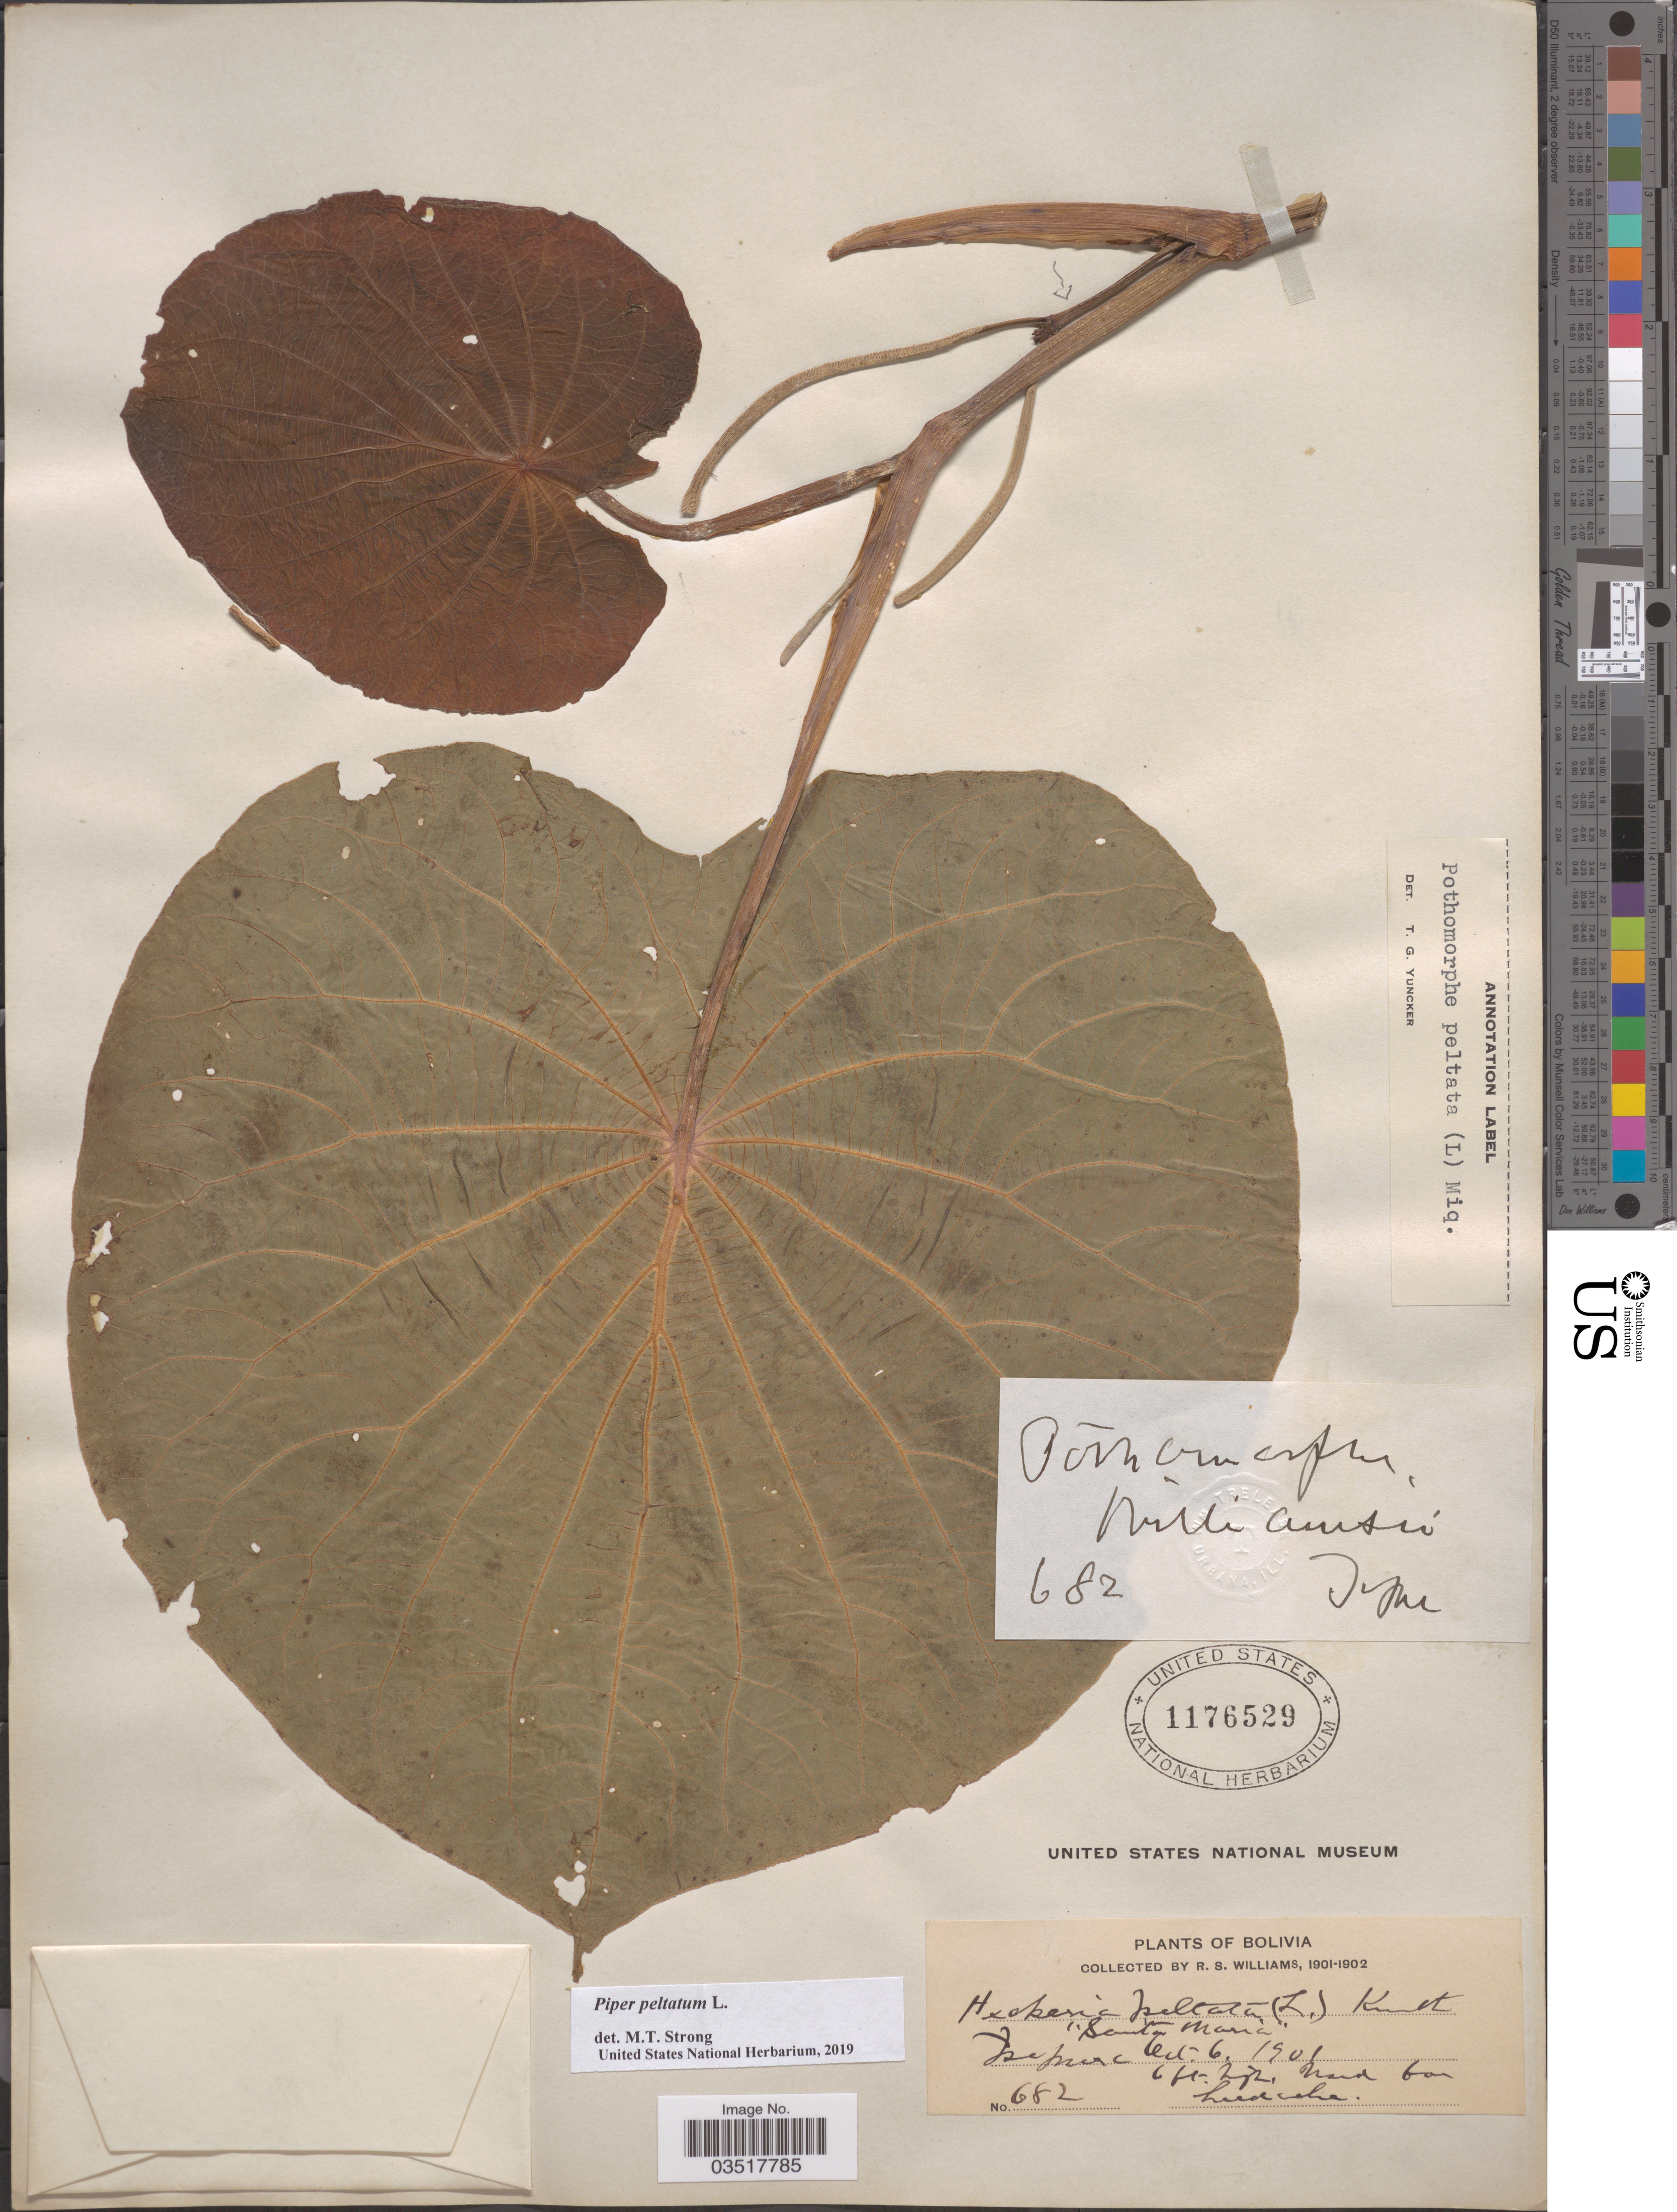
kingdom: Plantae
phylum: Tracheophyta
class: Magnoliopsida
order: Piperales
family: Piperaceae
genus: Piper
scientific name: Piper peltatum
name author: L.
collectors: R. S. Williams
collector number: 682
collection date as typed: Oct. 6, 1901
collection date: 1901-10-06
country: Bolivia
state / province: La Páz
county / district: Larecaja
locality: Isupuri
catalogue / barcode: US 1176529